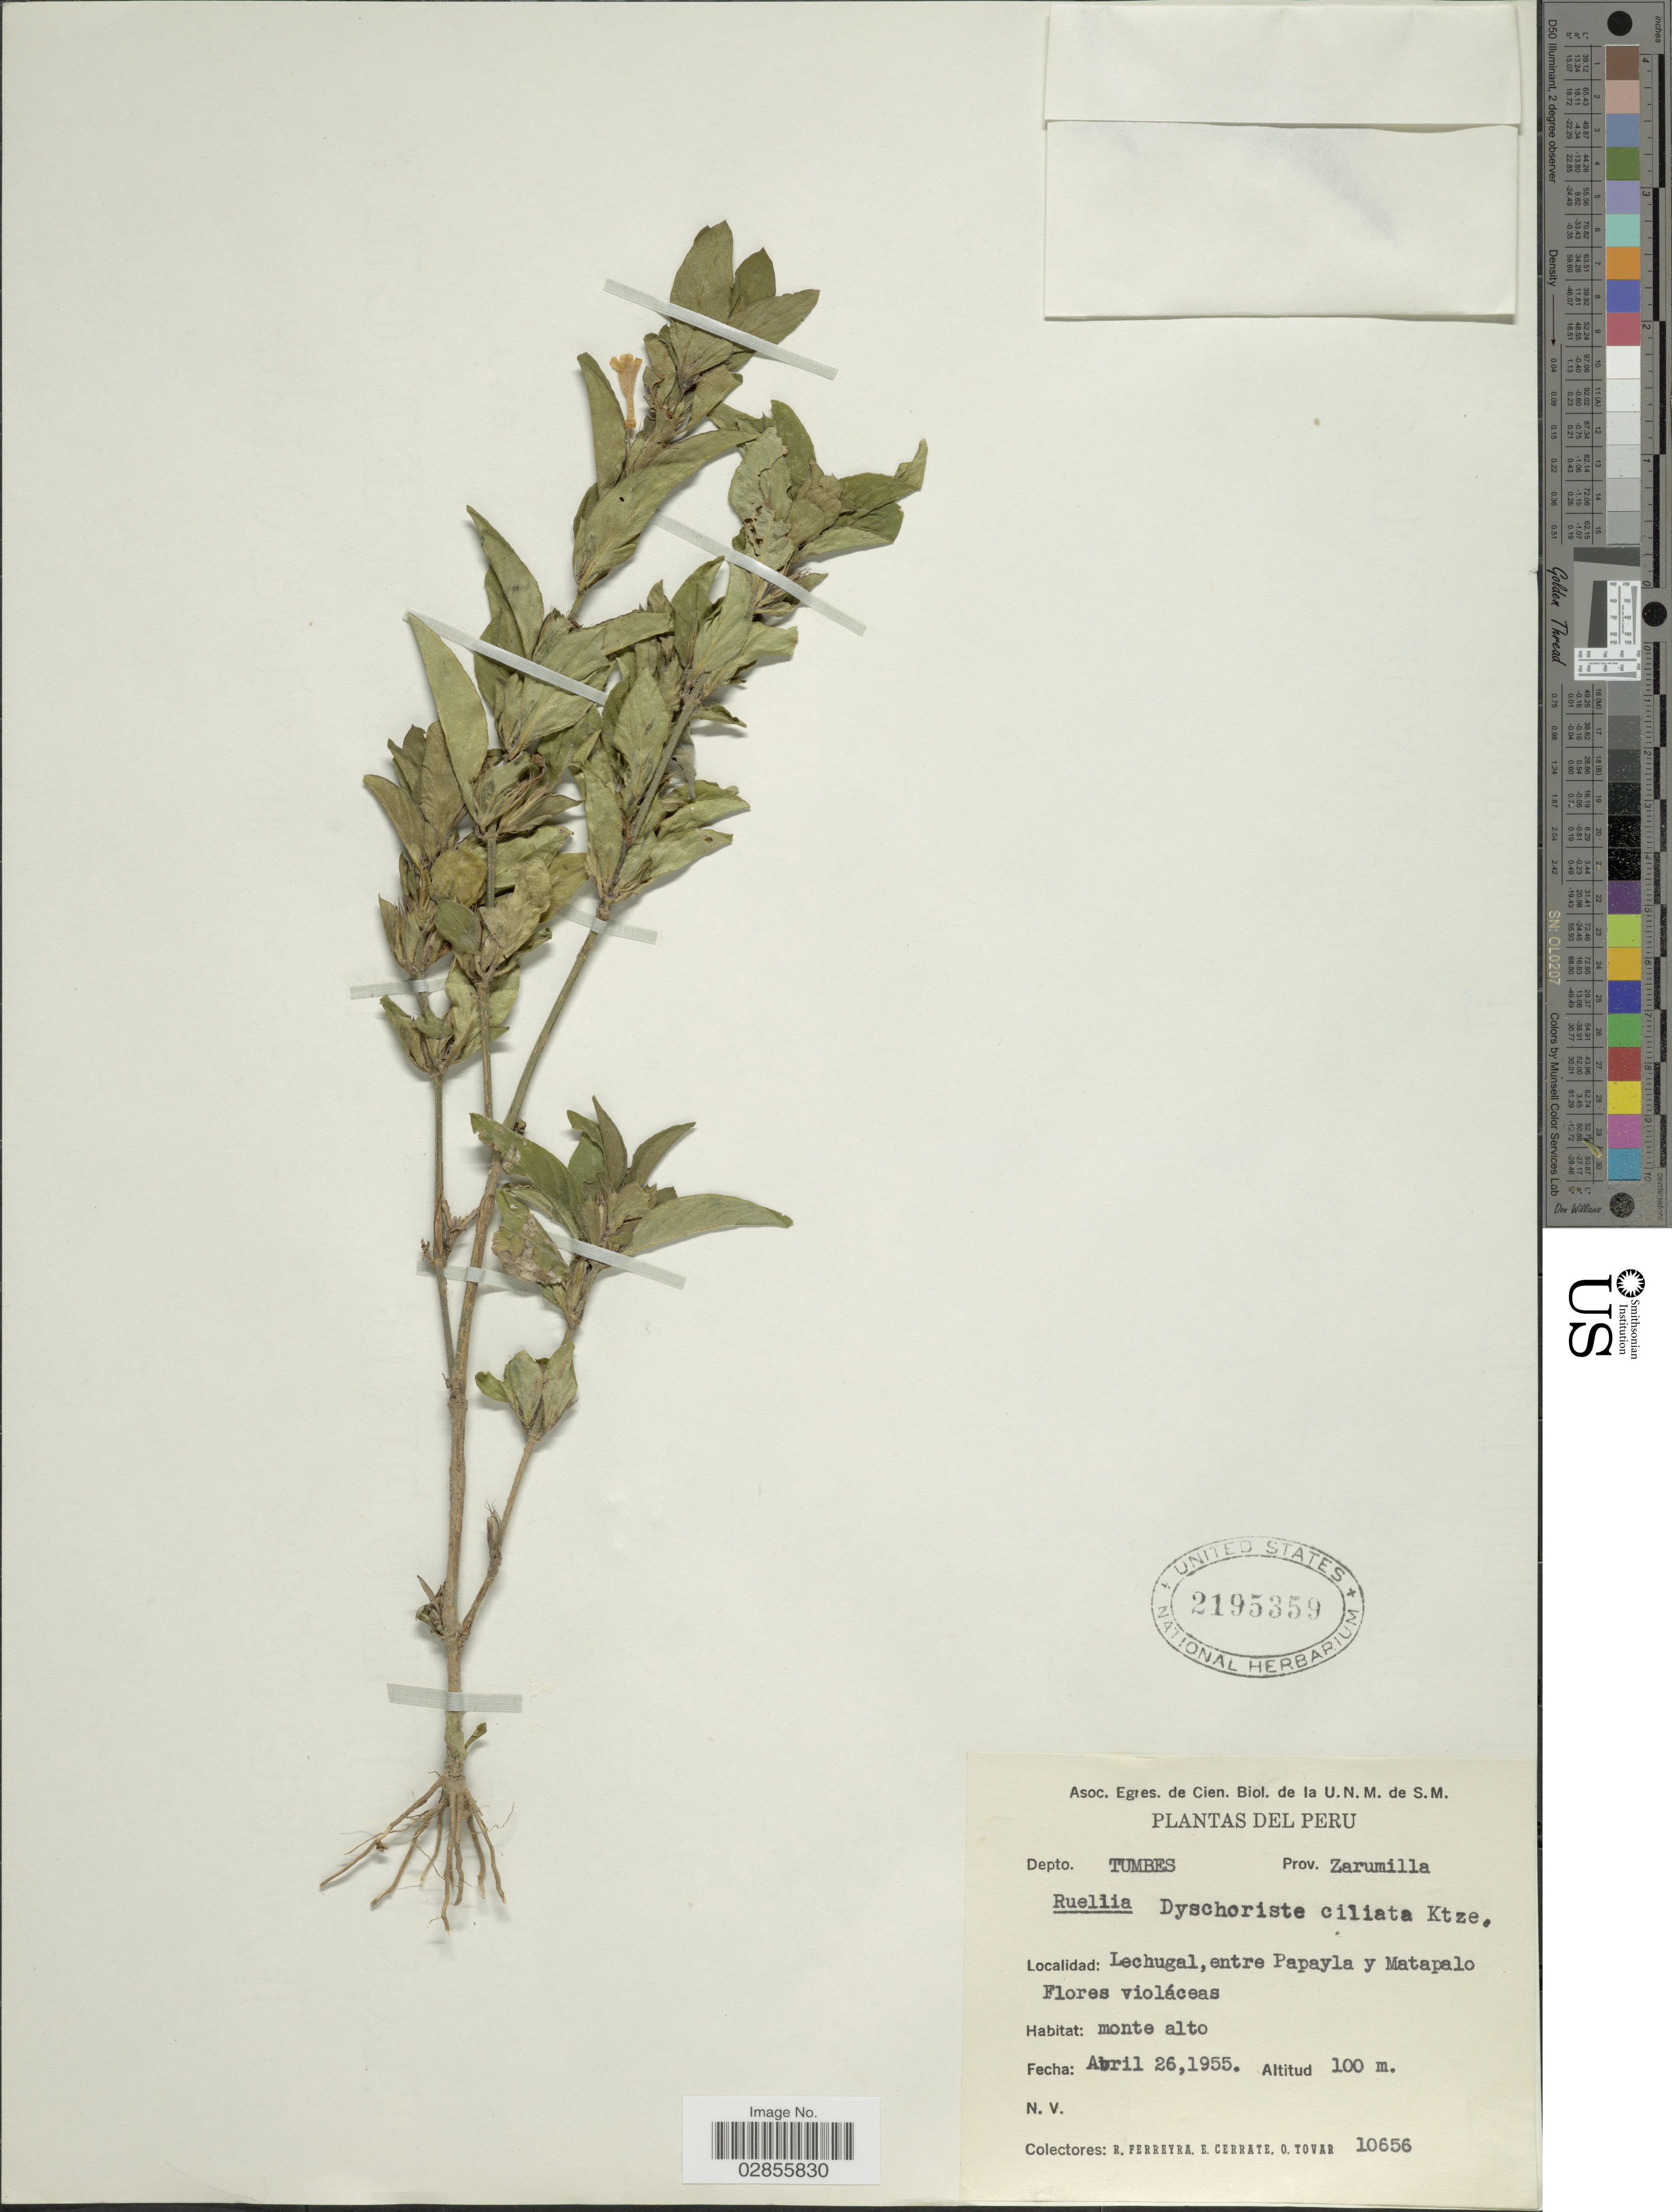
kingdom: Plantae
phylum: Tracheophyta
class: Magnoliopsida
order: Lamiales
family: Acanthaceae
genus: Dyschoriste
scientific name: Dyschoriste sp.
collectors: R. A. Ferreyra, E. Cerrate & O. Tovar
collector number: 10626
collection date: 1955-04-26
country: Peru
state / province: Tumbes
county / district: Zarumilla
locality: Depto. Tumbes. Prov. Zarumilla. Lechugal, entre Papayla y Matapalo.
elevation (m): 100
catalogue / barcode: US 2195359